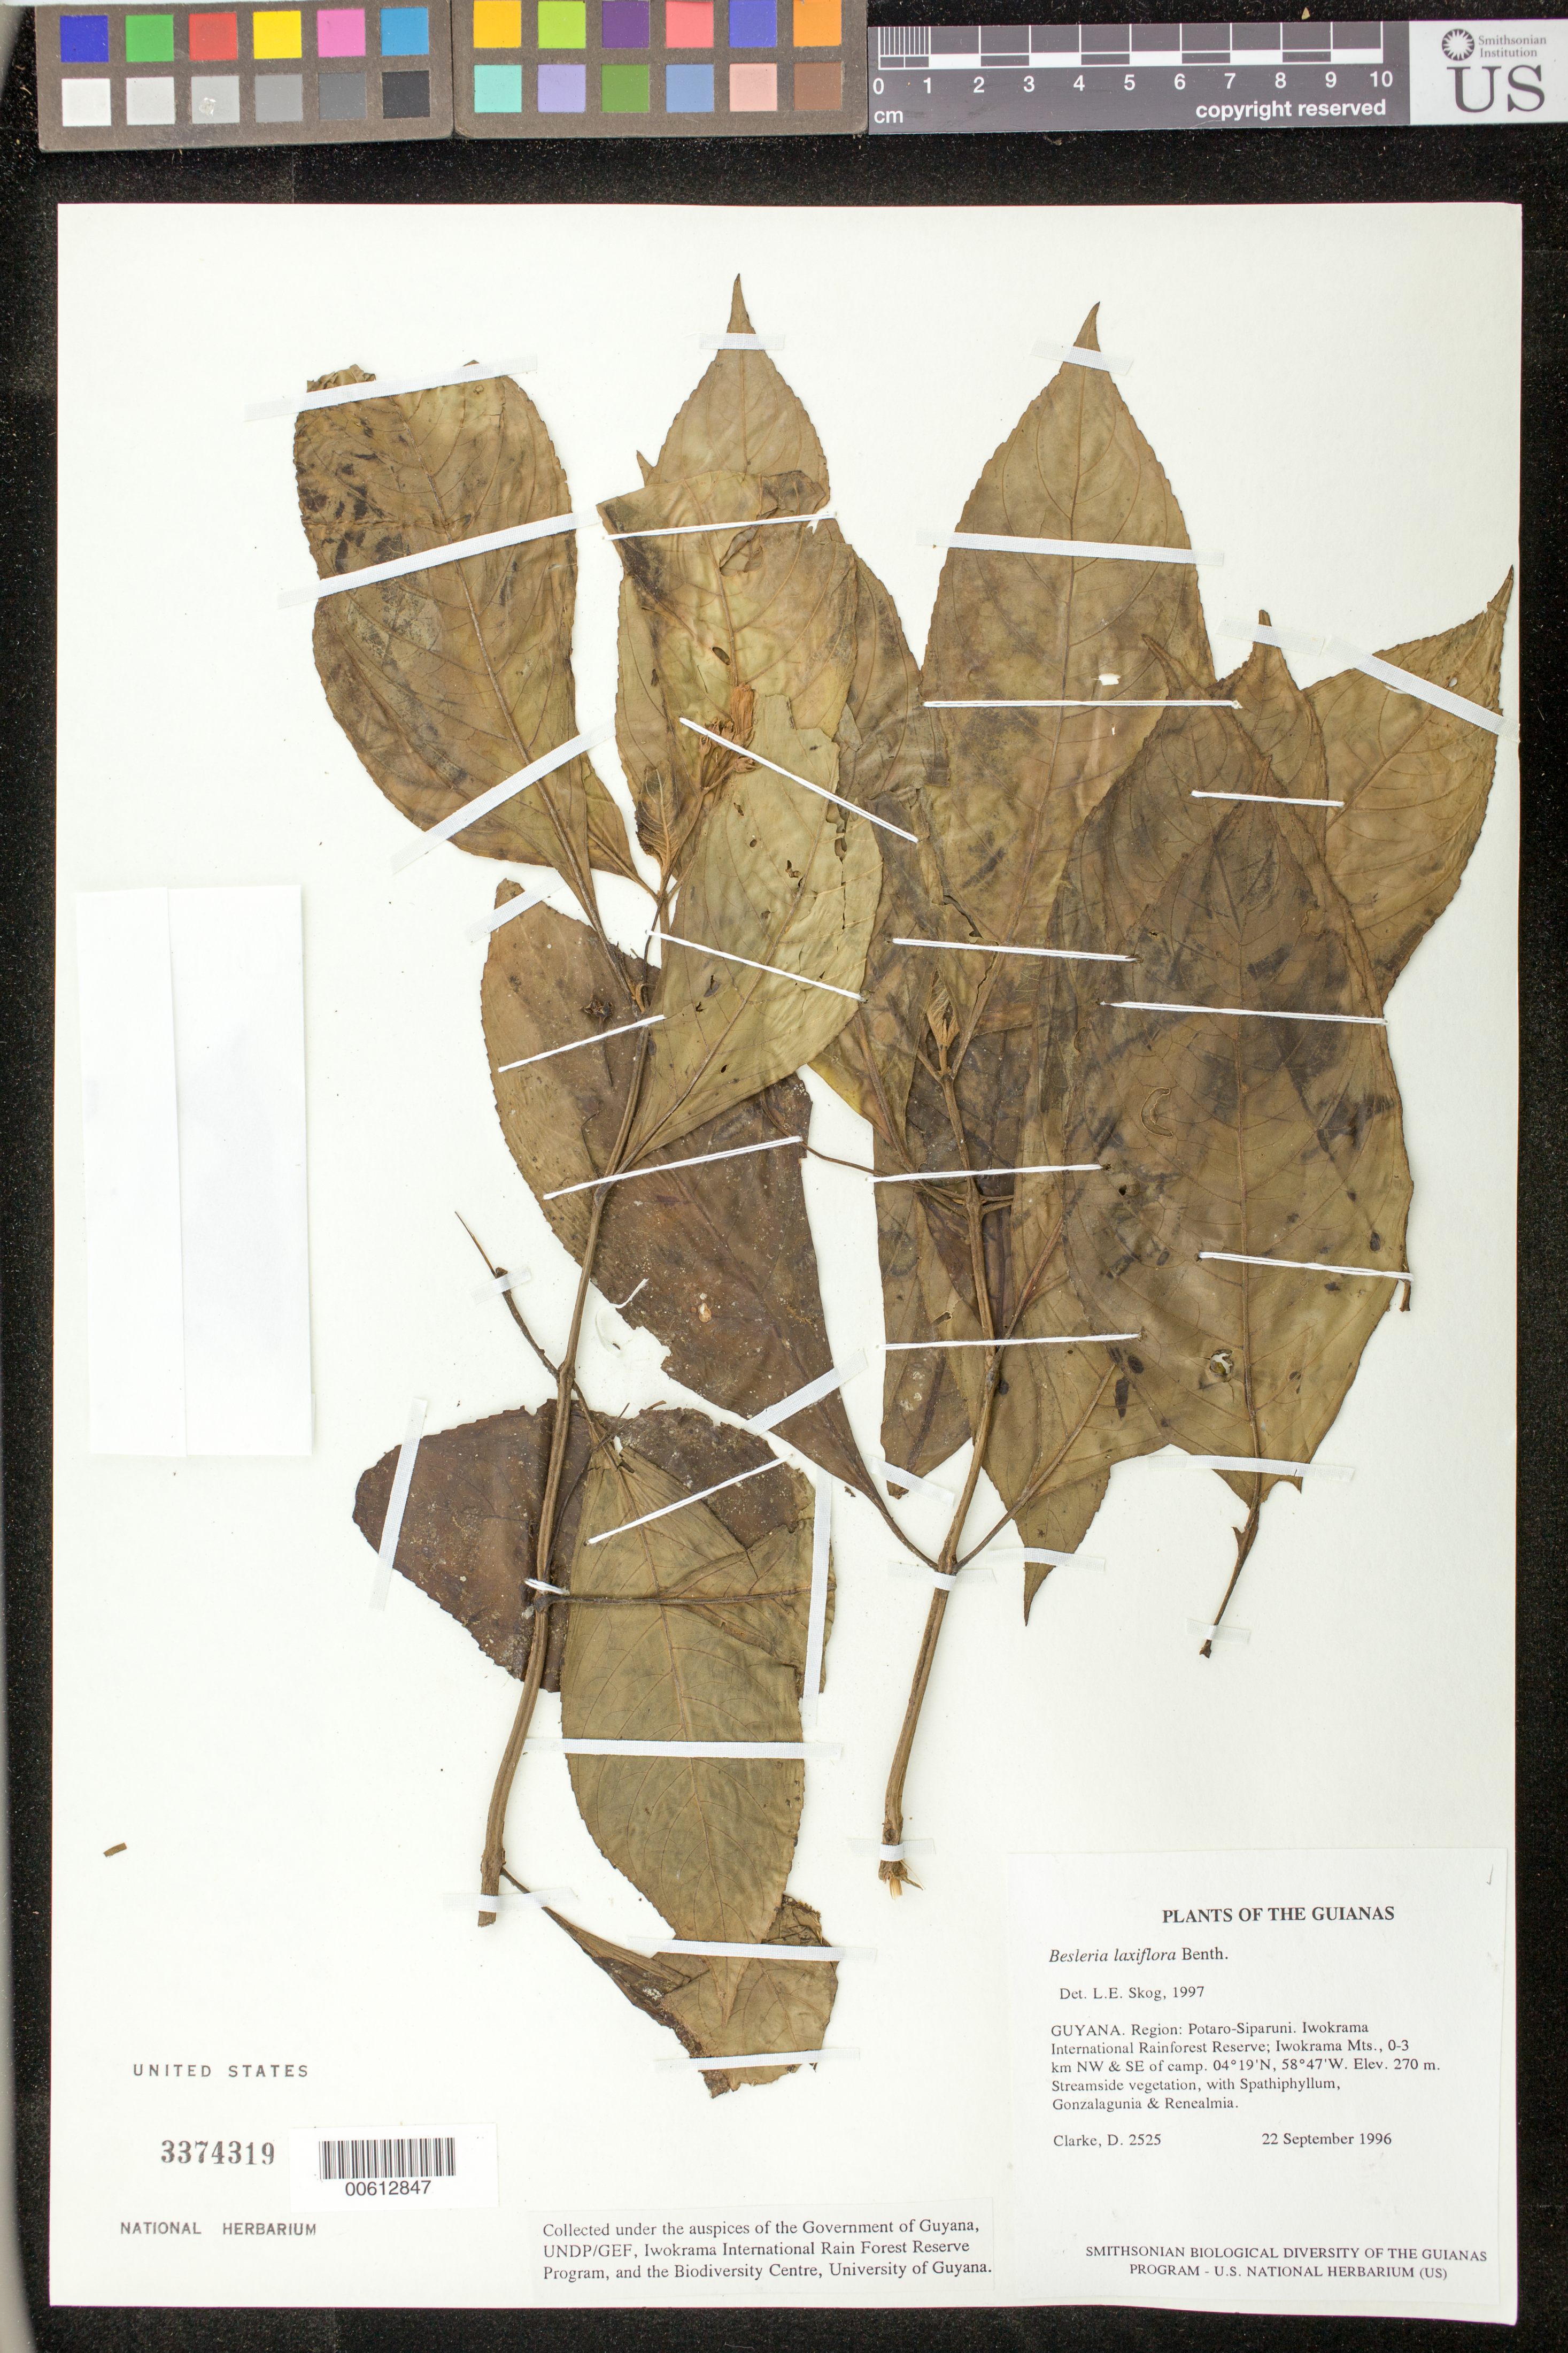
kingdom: Plantae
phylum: Tracheophyta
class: Magnoliopsida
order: Lamiales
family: Gesneriaceae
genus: Besleria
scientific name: Besleria laxiflora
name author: Benth.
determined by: Skog, Laurence E.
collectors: H. D. Clarke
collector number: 2525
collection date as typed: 22 Sep 1996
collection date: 1996-09-22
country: Guyana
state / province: Potaro-Siparuni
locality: Iwokrama International Rainforest Reserve; Iwokrama Mts., 0-3 km NW & SE of camp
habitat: Streamside vegetation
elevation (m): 270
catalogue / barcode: US 3374319